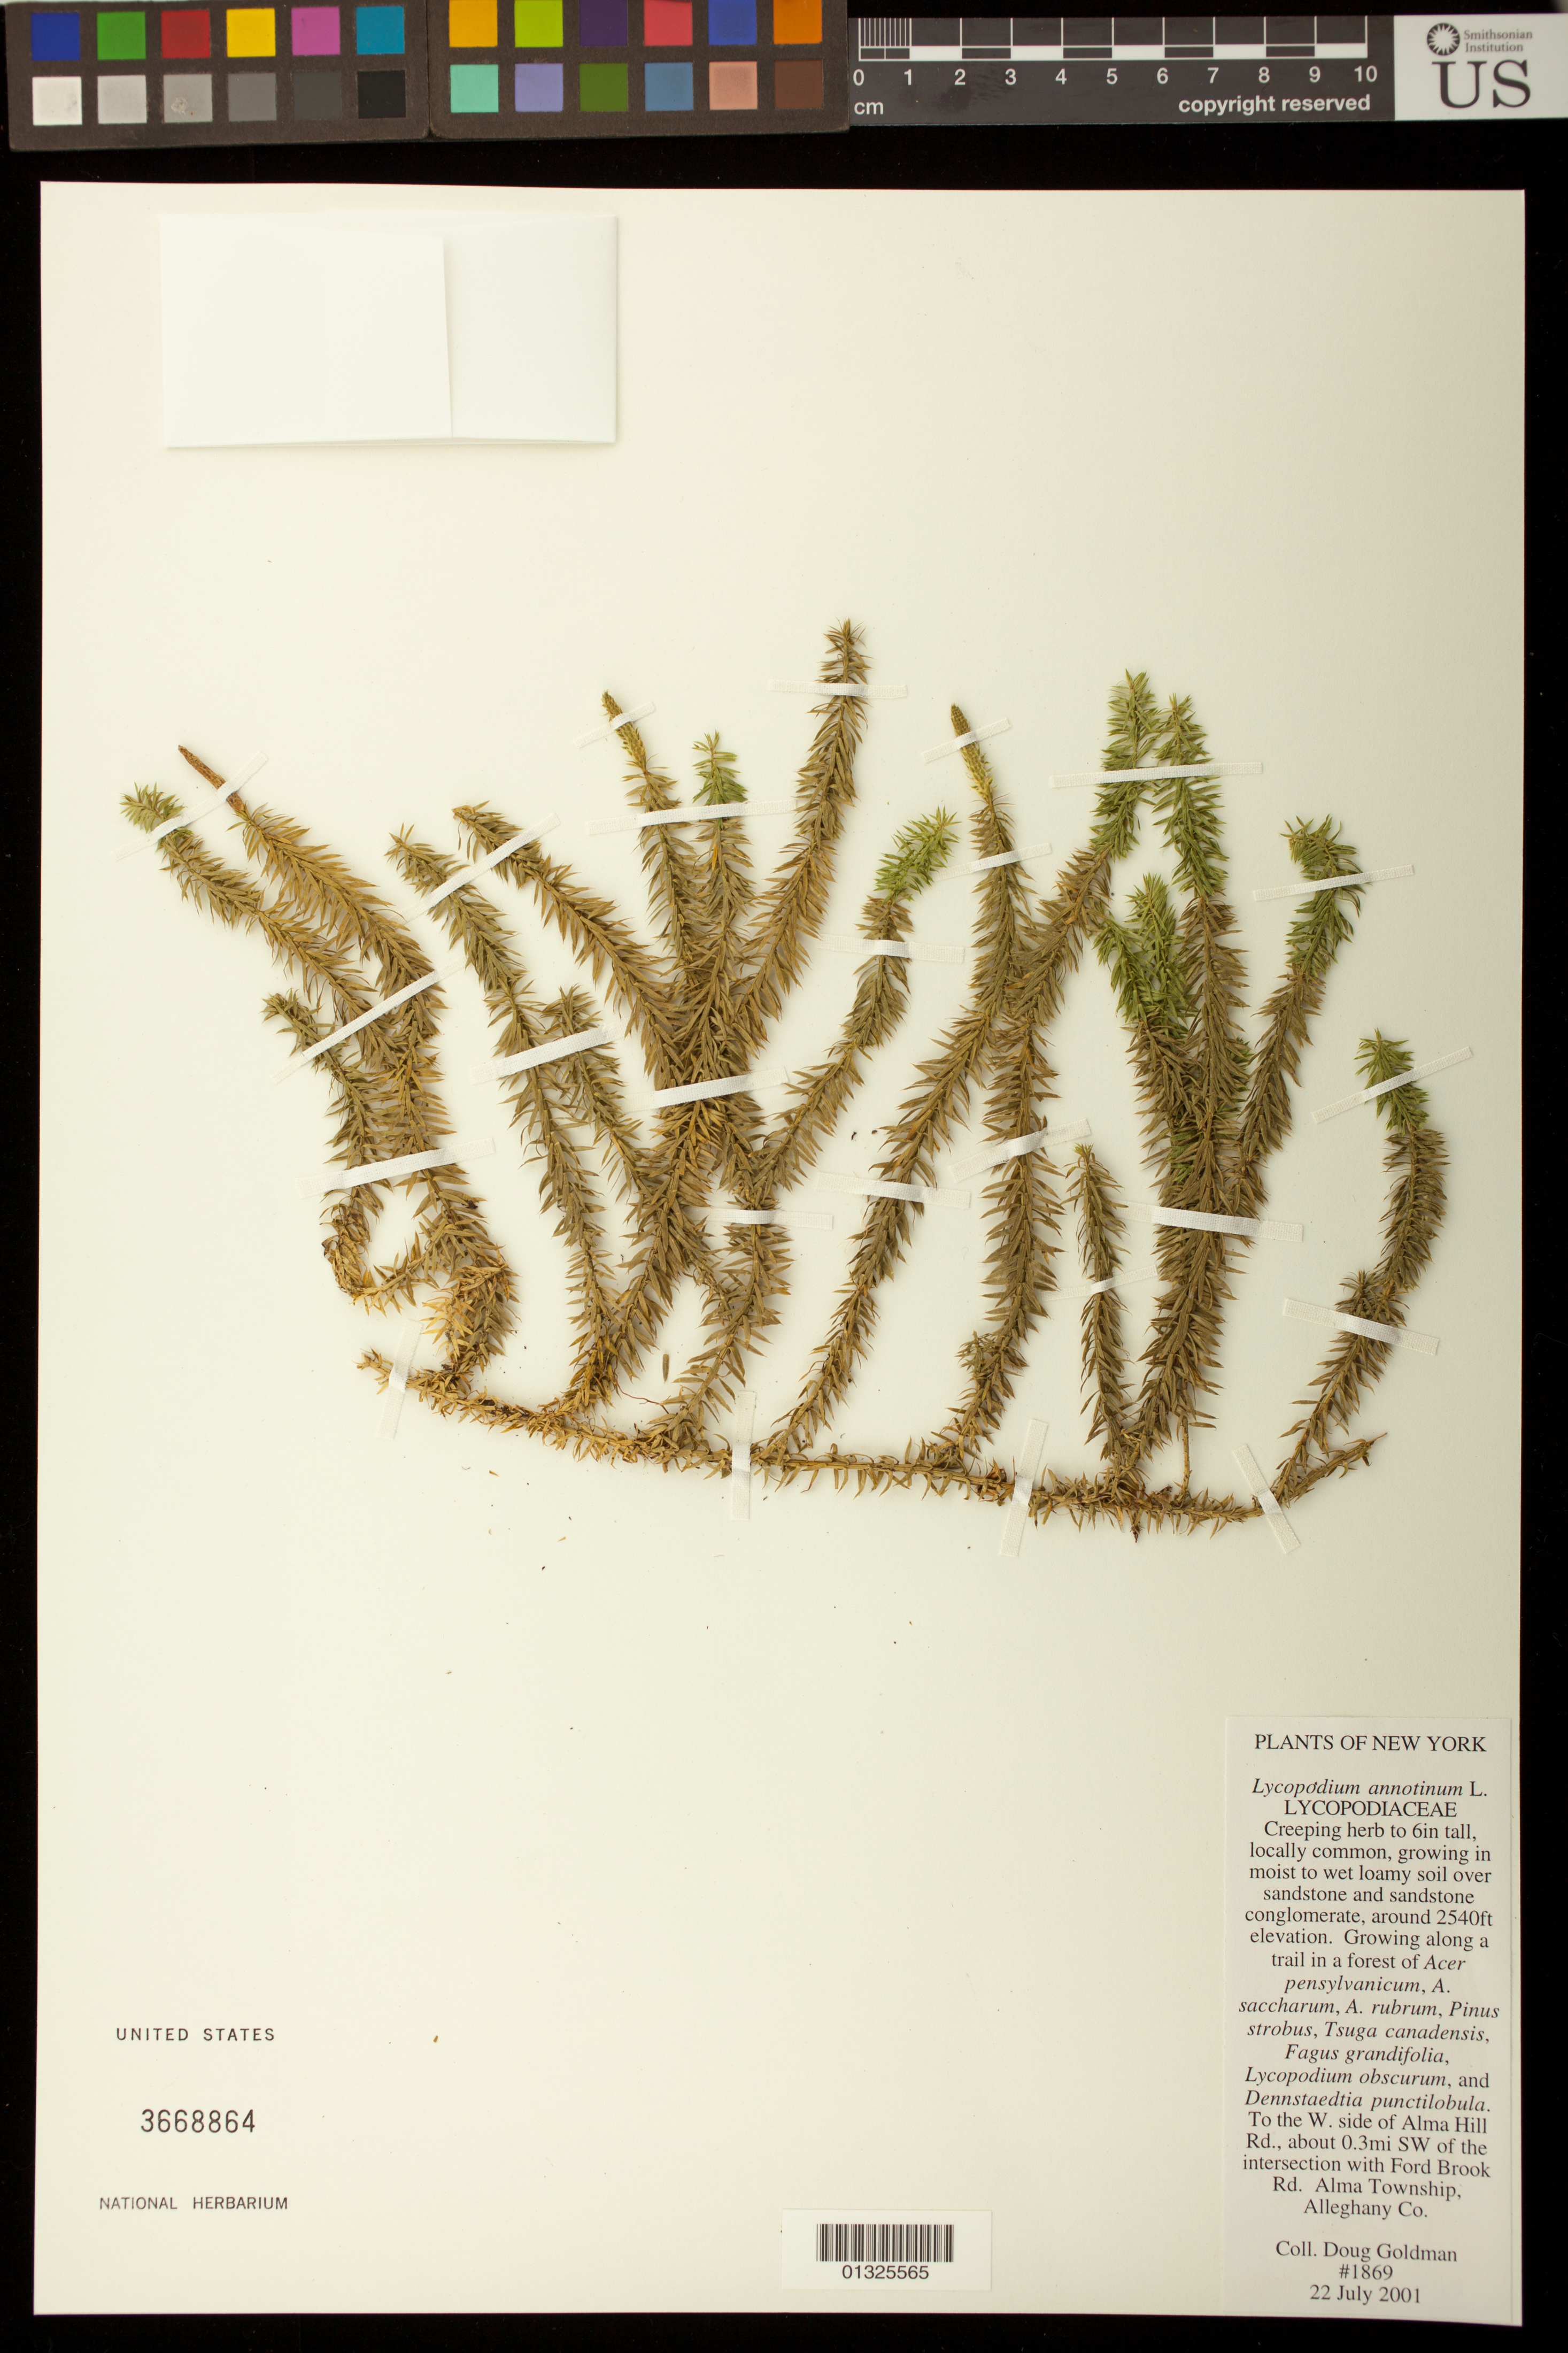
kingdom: Plantae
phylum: Tracheophyta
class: Lycopodiopsida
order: Lycopodiales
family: Lycopodiaceae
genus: Spinulum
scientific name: Spinulum annotinum subsp. annotinum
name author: (L.) A. Haines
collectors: D. Goldman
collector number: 1869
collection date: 2001-07-22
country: United States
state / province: New York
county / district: Allegany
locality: Alma Township, To the W. side of Alma Hill Rd., about 0.3mi SW of the intersection with Ford Brook Rd.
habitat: moist to wet loamy soil over sandstone and sandstone conglomerate. Growing along a trail in a forest.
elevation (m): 774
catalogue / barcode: US 3668864